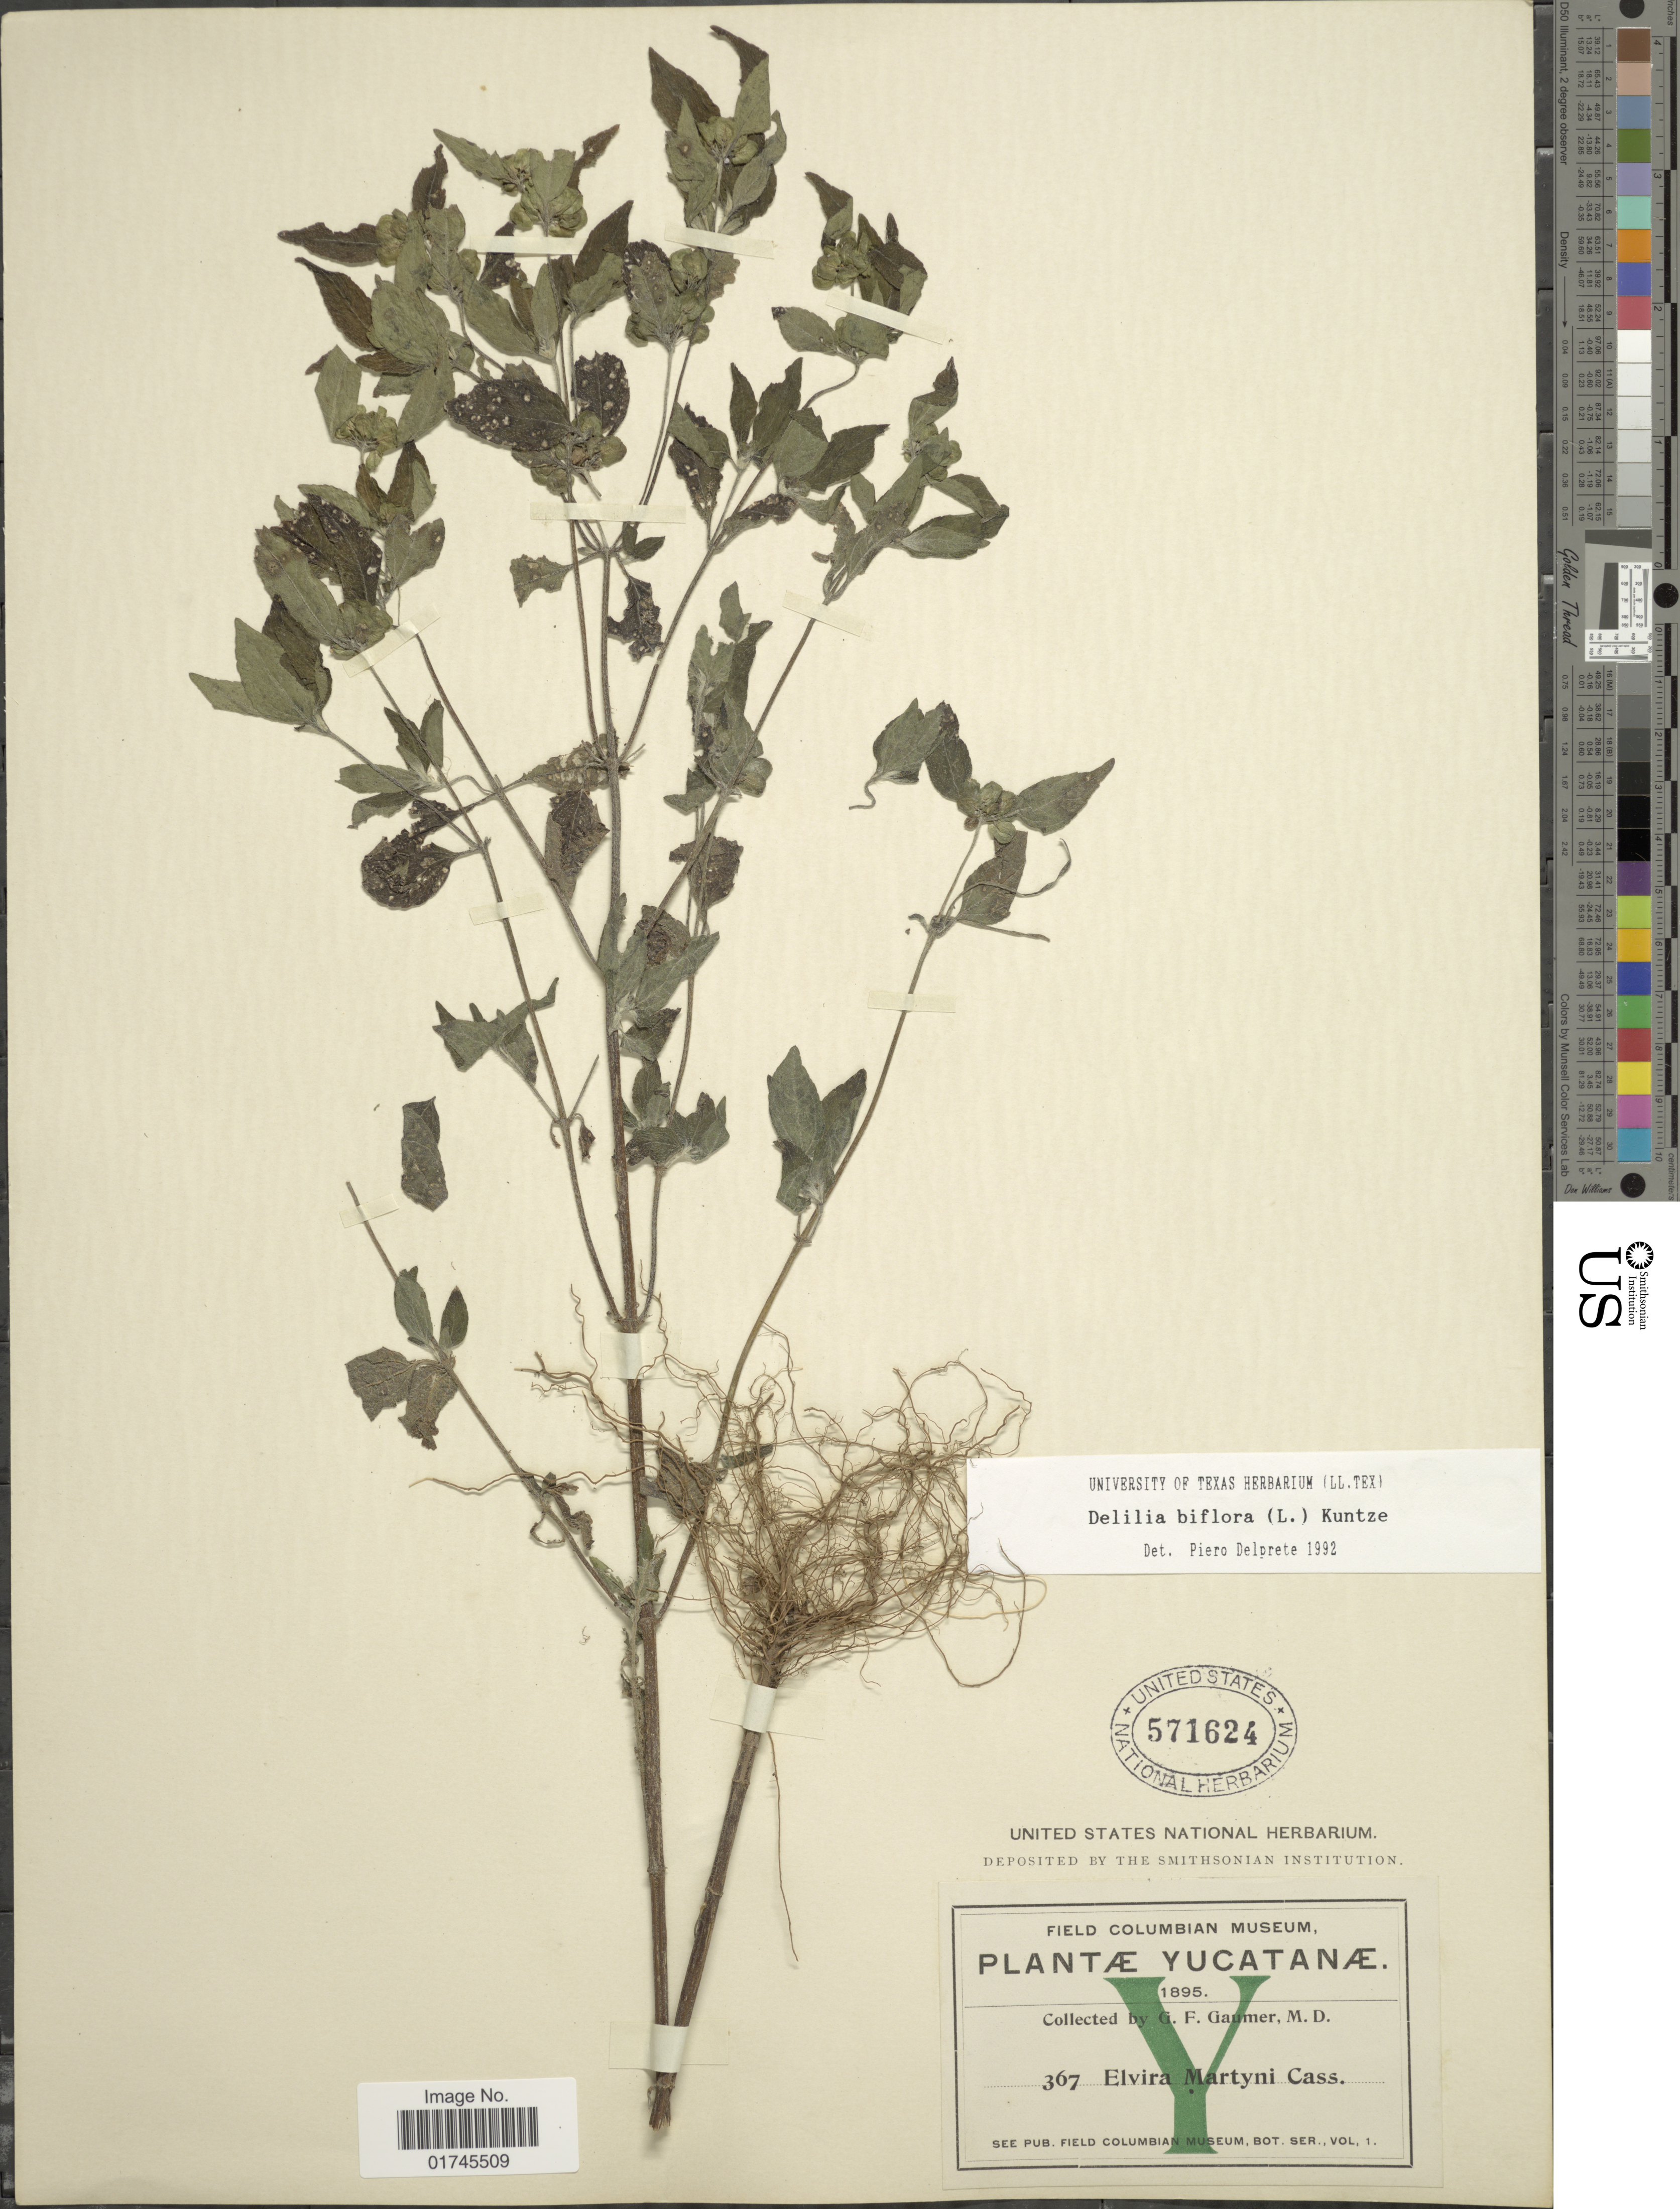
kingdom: Plantae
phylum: Tracheophyta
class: Magnoliopsida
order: Asterales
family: Asteraceae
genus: Delilia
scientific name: Delilia biflora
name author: (L.) Kuntze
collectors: G. F. Gaumer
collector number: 367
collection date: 1895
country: Mexico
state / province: Yucatán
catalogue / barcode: US 571624